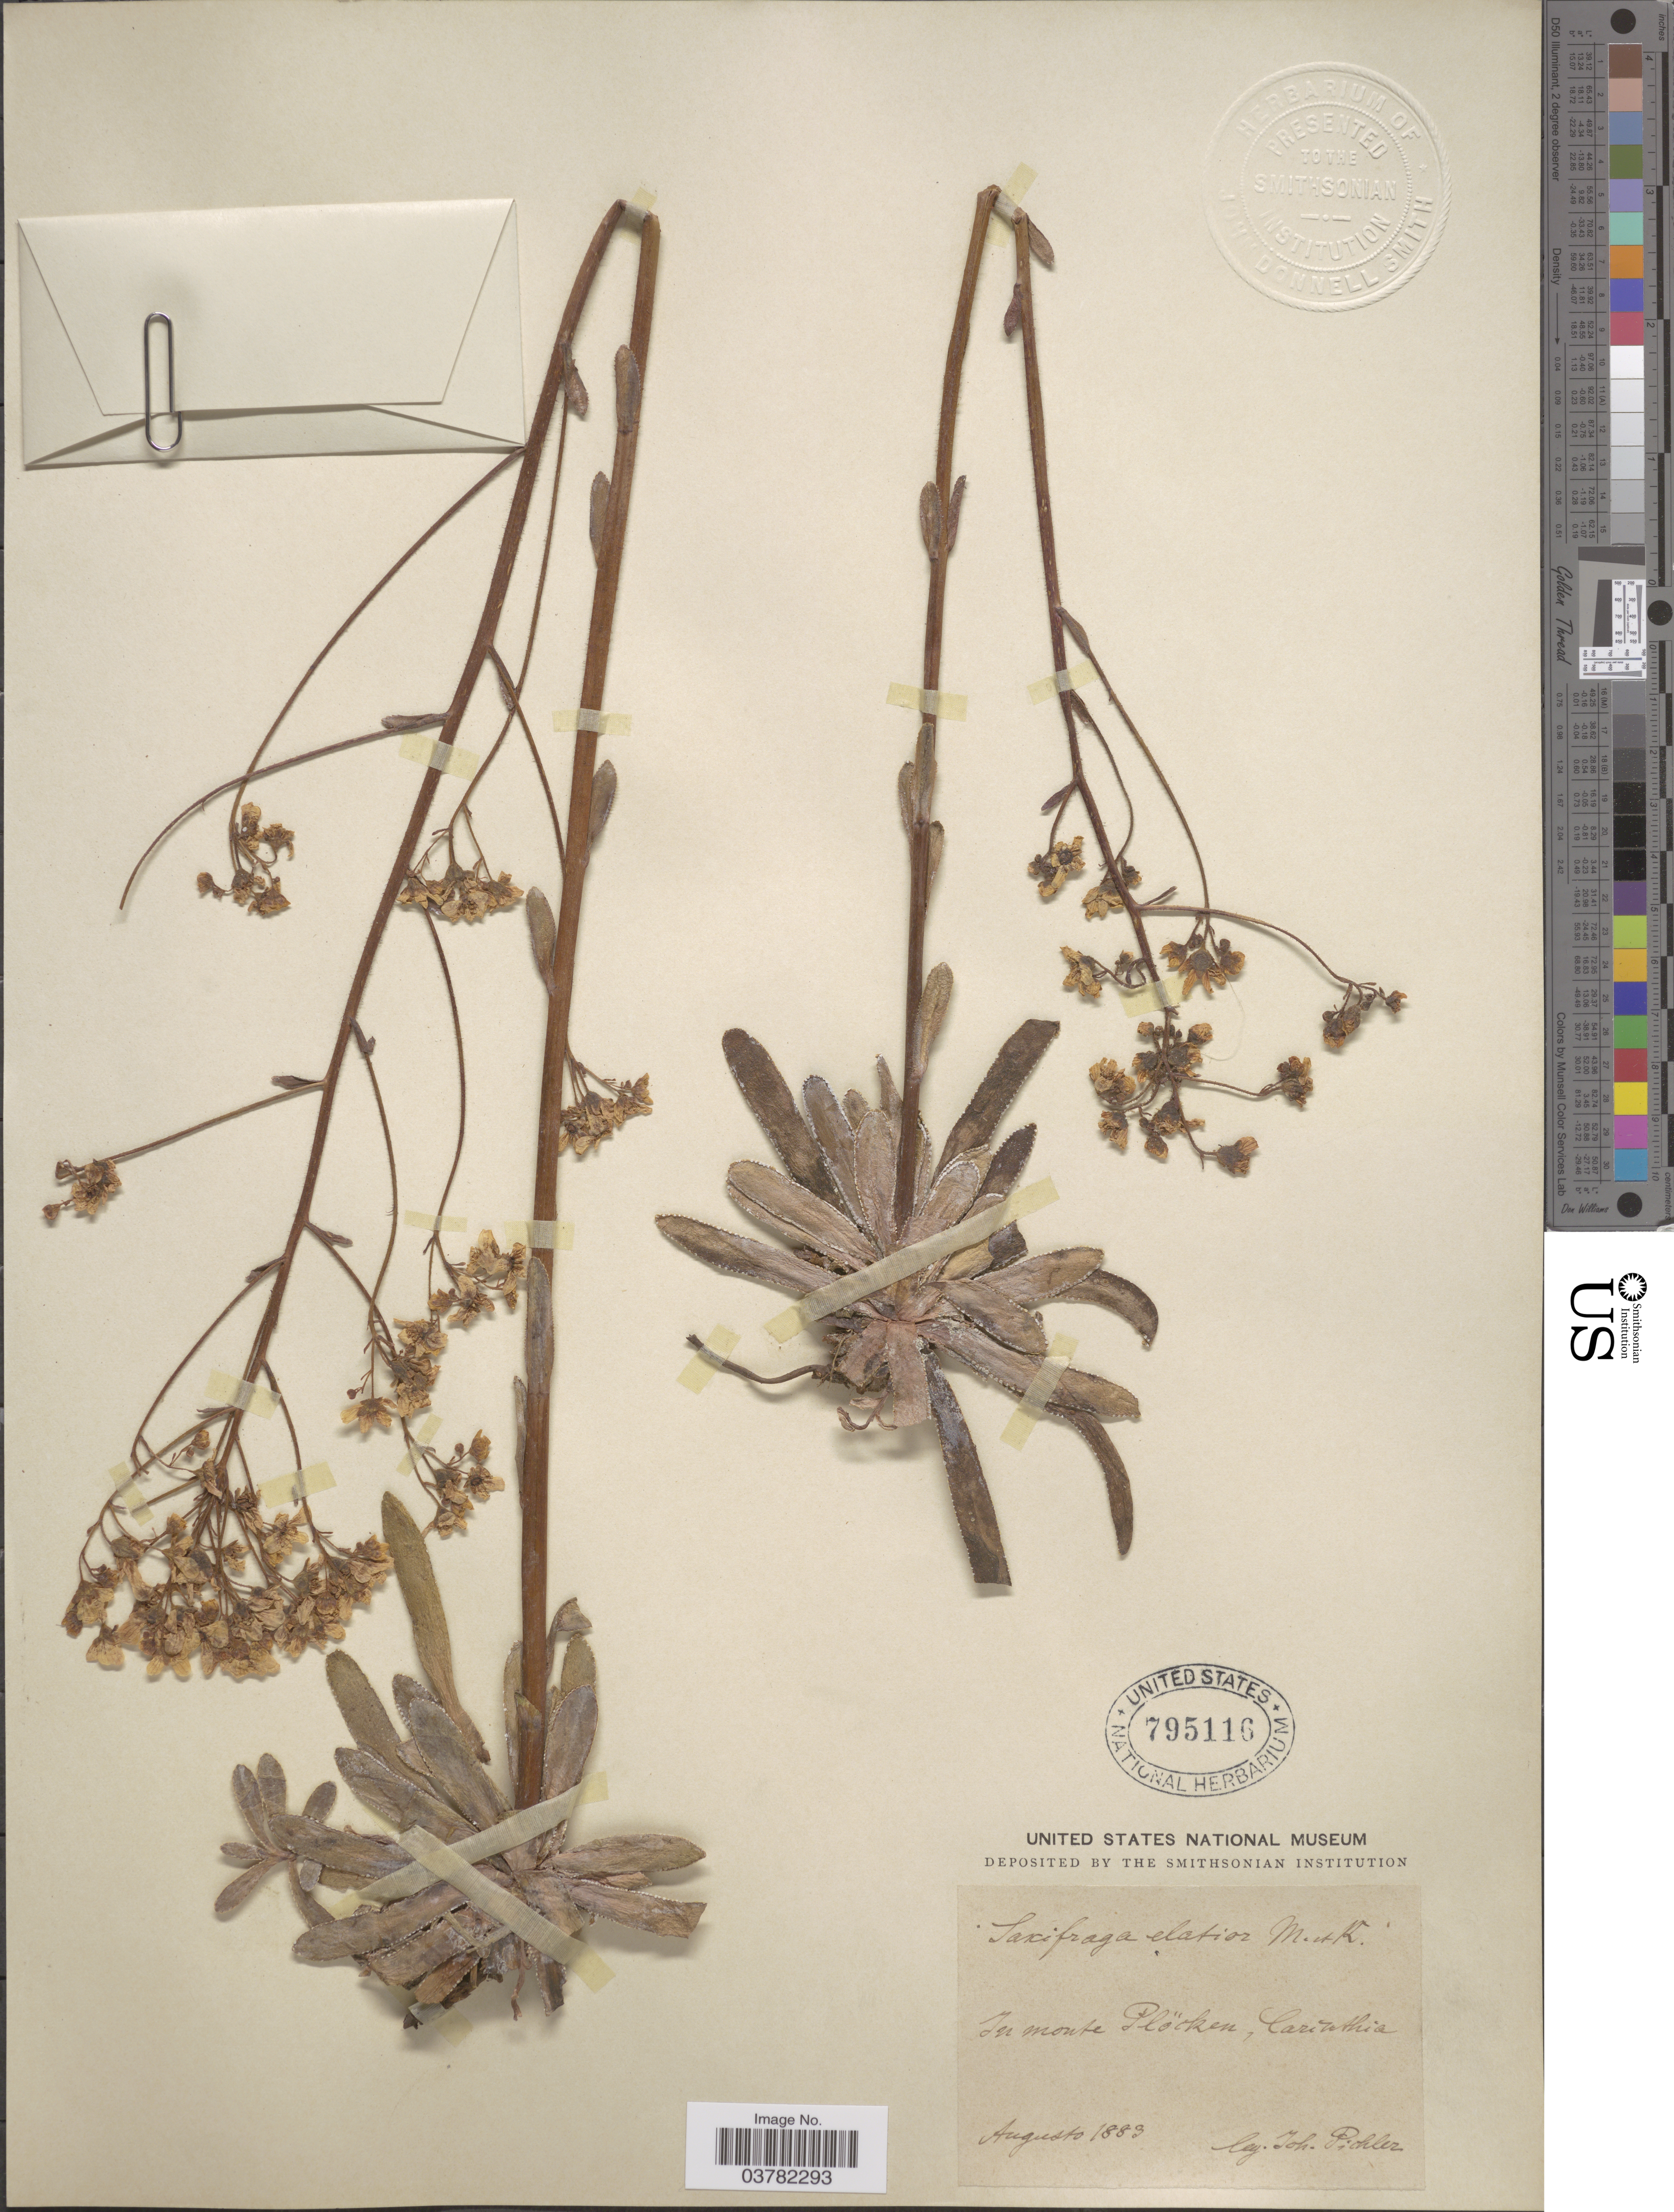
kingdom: Plantae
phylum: Tracheophyta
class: Magnoliopsida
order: Saxifragales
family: Saxifragaceae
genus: Saxifraga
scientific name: Saxifraga elatior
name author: Mert. & W.D.J. Koch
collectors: J. Pichler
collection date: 1883-08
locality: In monte Plöcken, Carinthia.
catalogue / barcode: US 795116